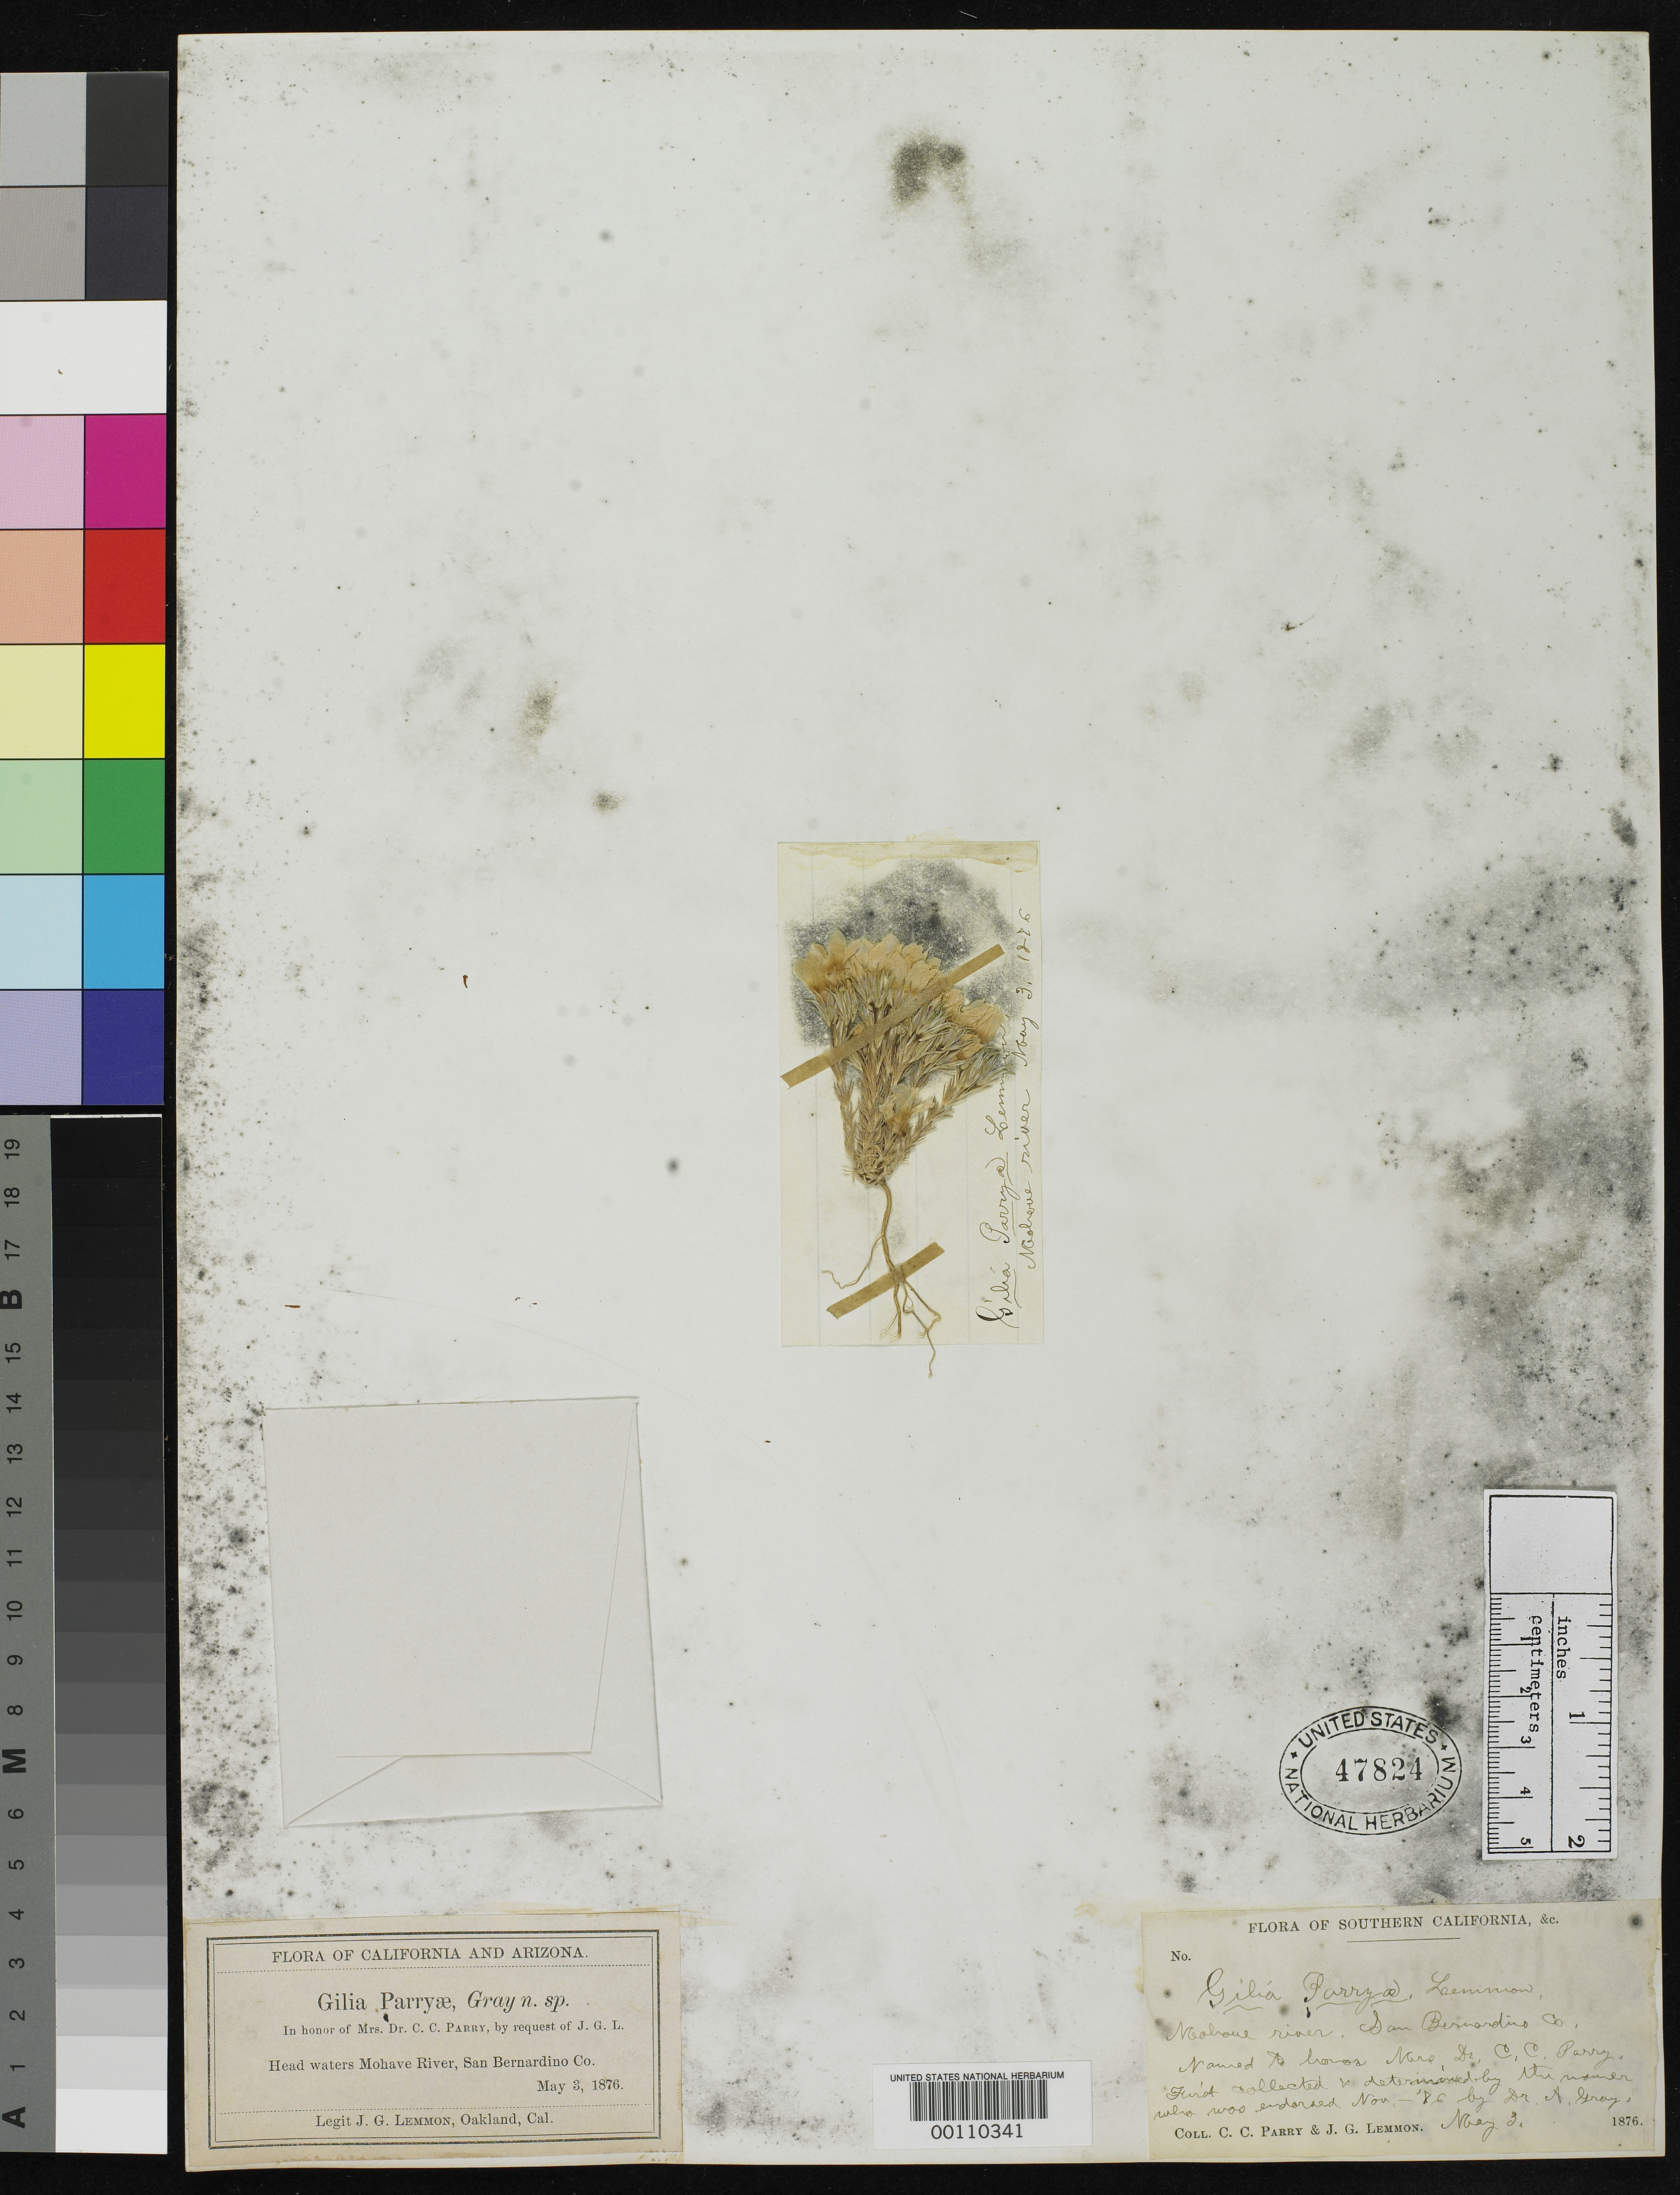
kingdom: Plantae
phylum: Tracheophyta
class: Magnoliopsida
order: Ericales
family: Polemoniaceae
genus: Gilia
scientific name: Gilia parryae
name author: A. Gray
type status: Type Collection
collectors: C. C. Parry & J. G. Lemmon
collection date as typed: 03 May 1876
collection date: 1876-05-03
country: United States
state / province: California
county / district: San Bernardino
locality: Near head of Mohave River.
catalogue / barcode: US 47824